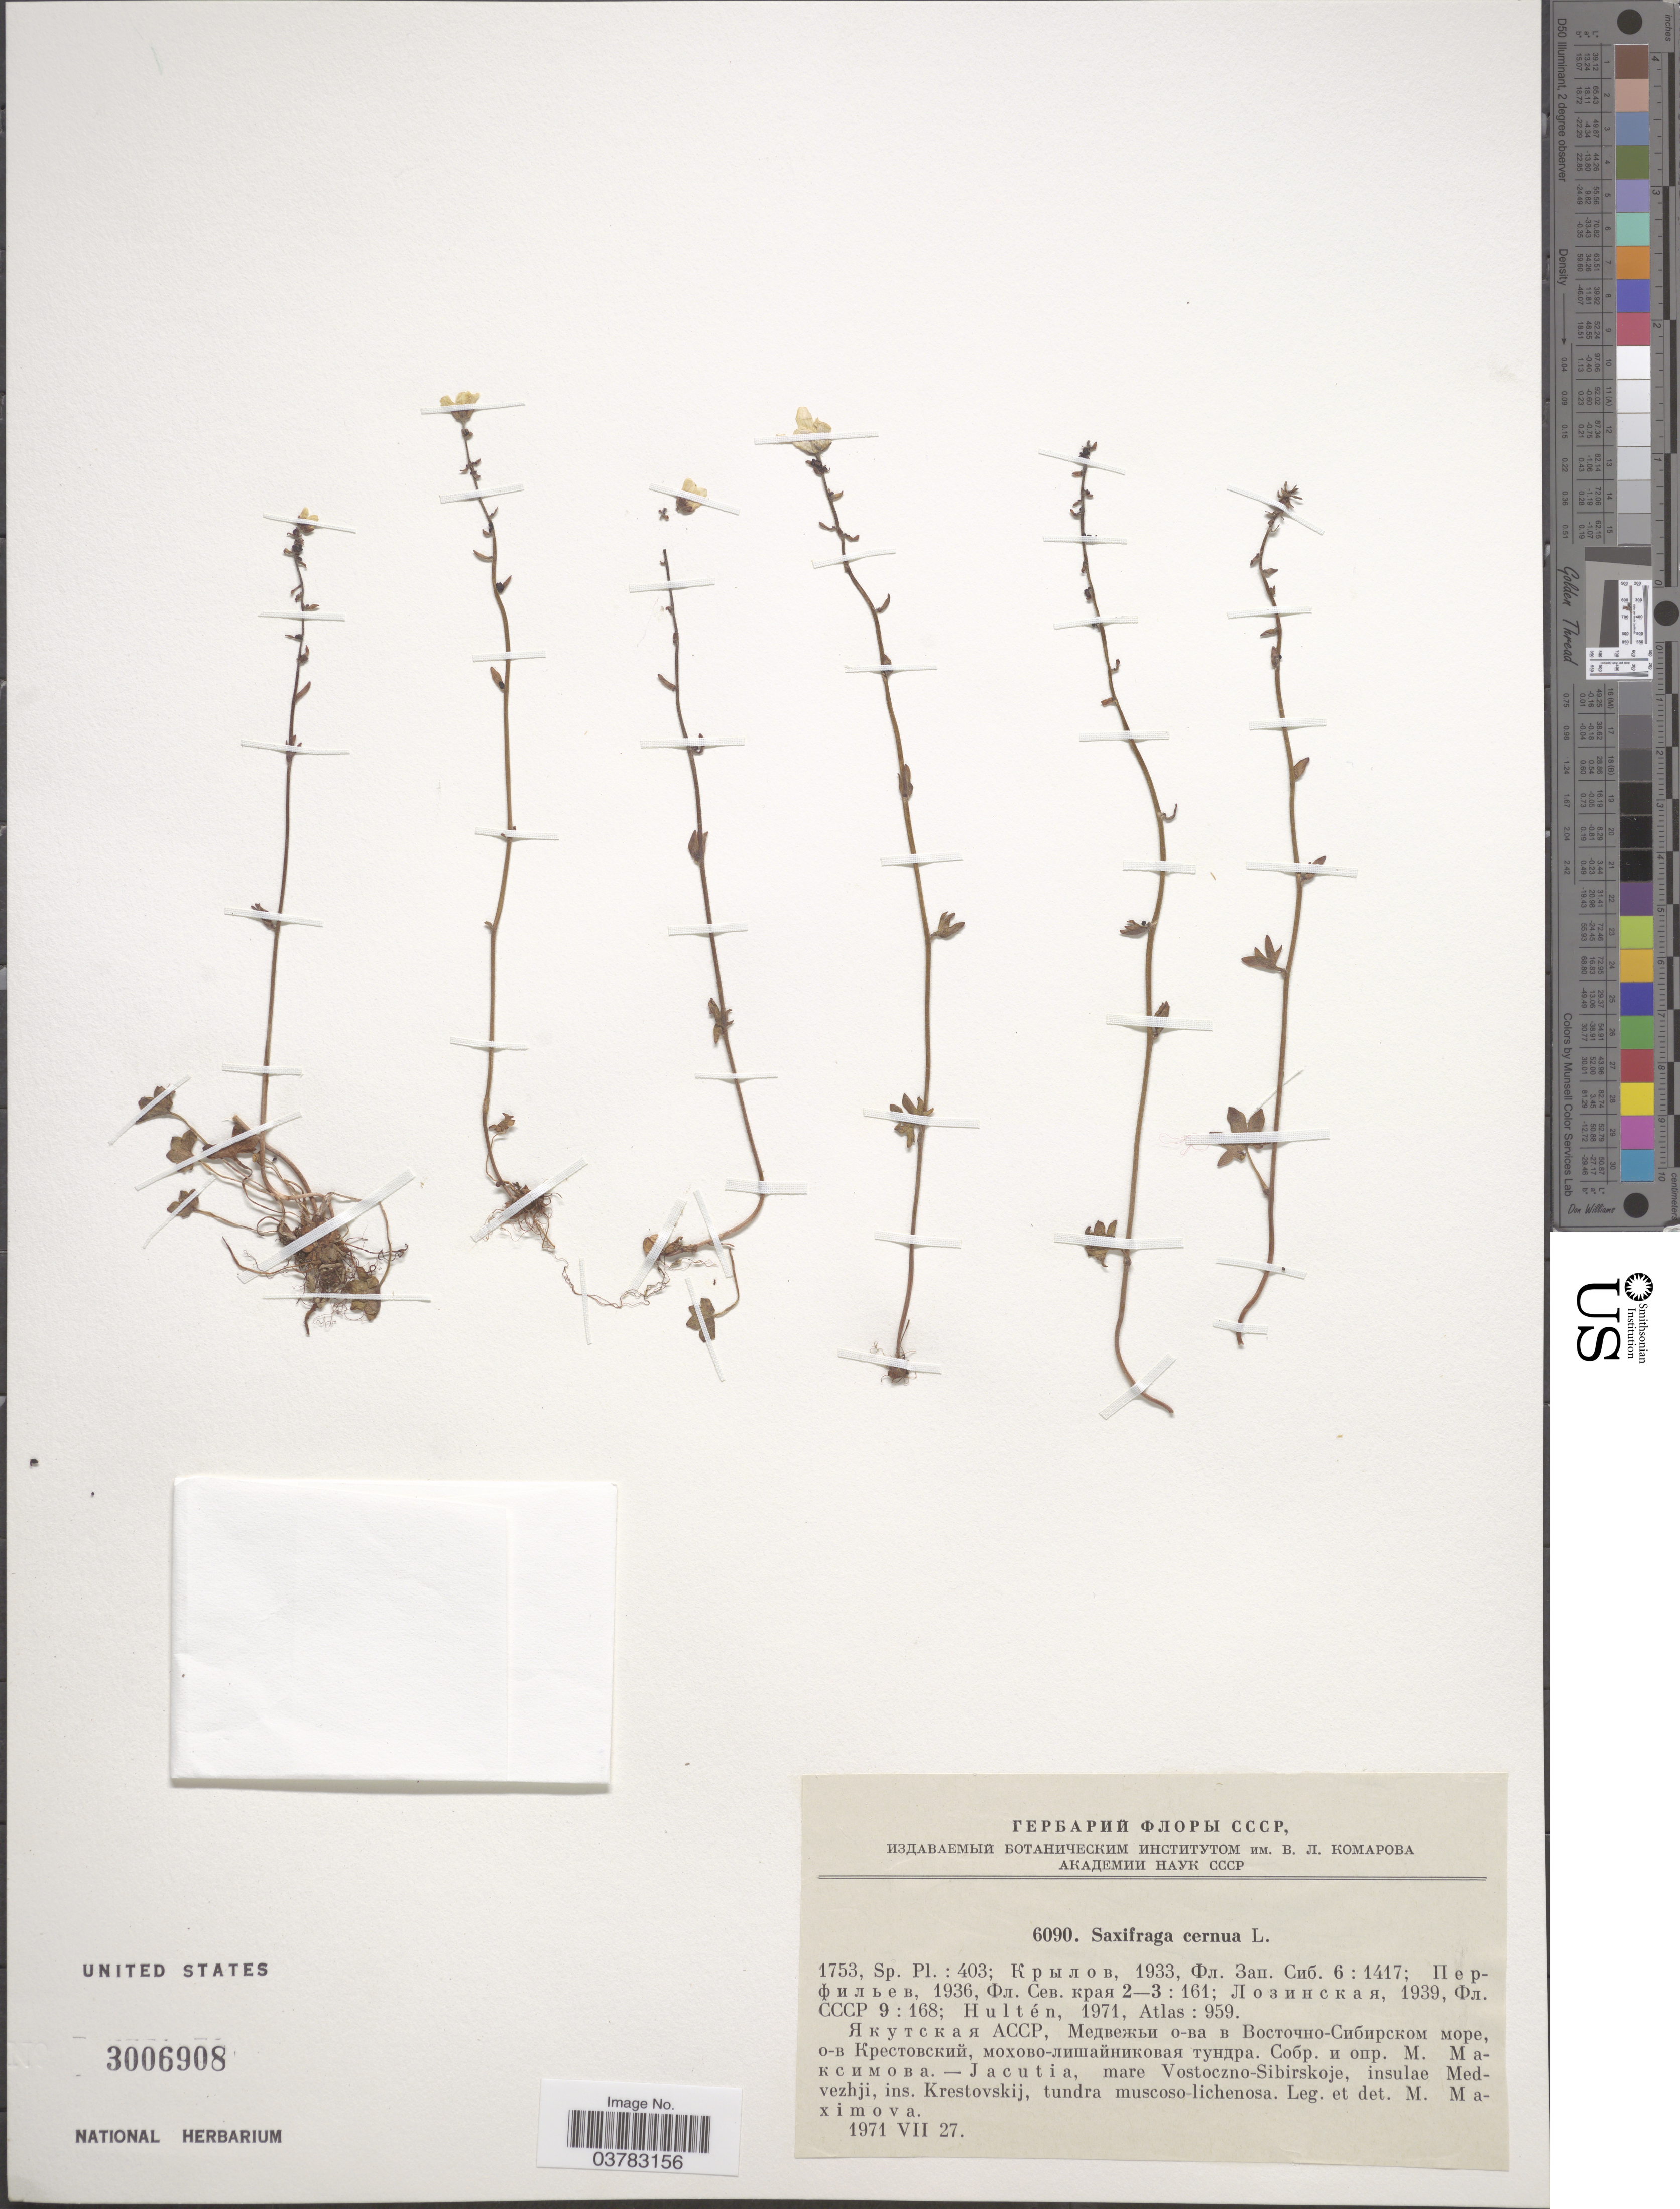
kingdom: Plantae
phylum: Tracheophyta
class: Magnoliopsida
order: Saxifragales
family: Saxifragaceae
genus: Saxifraga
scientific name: Saxifraga cernua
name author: L.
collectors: M. Maximova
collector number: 6090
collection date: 1971-07-27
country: Russian Federation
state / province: Sakha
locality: Jacutia, mare Vostoczno-Sibirskoje, insulae Medvezhji, ins. Krestovskij, tundra muscoso-lichenosa.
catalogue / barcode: US 3006908